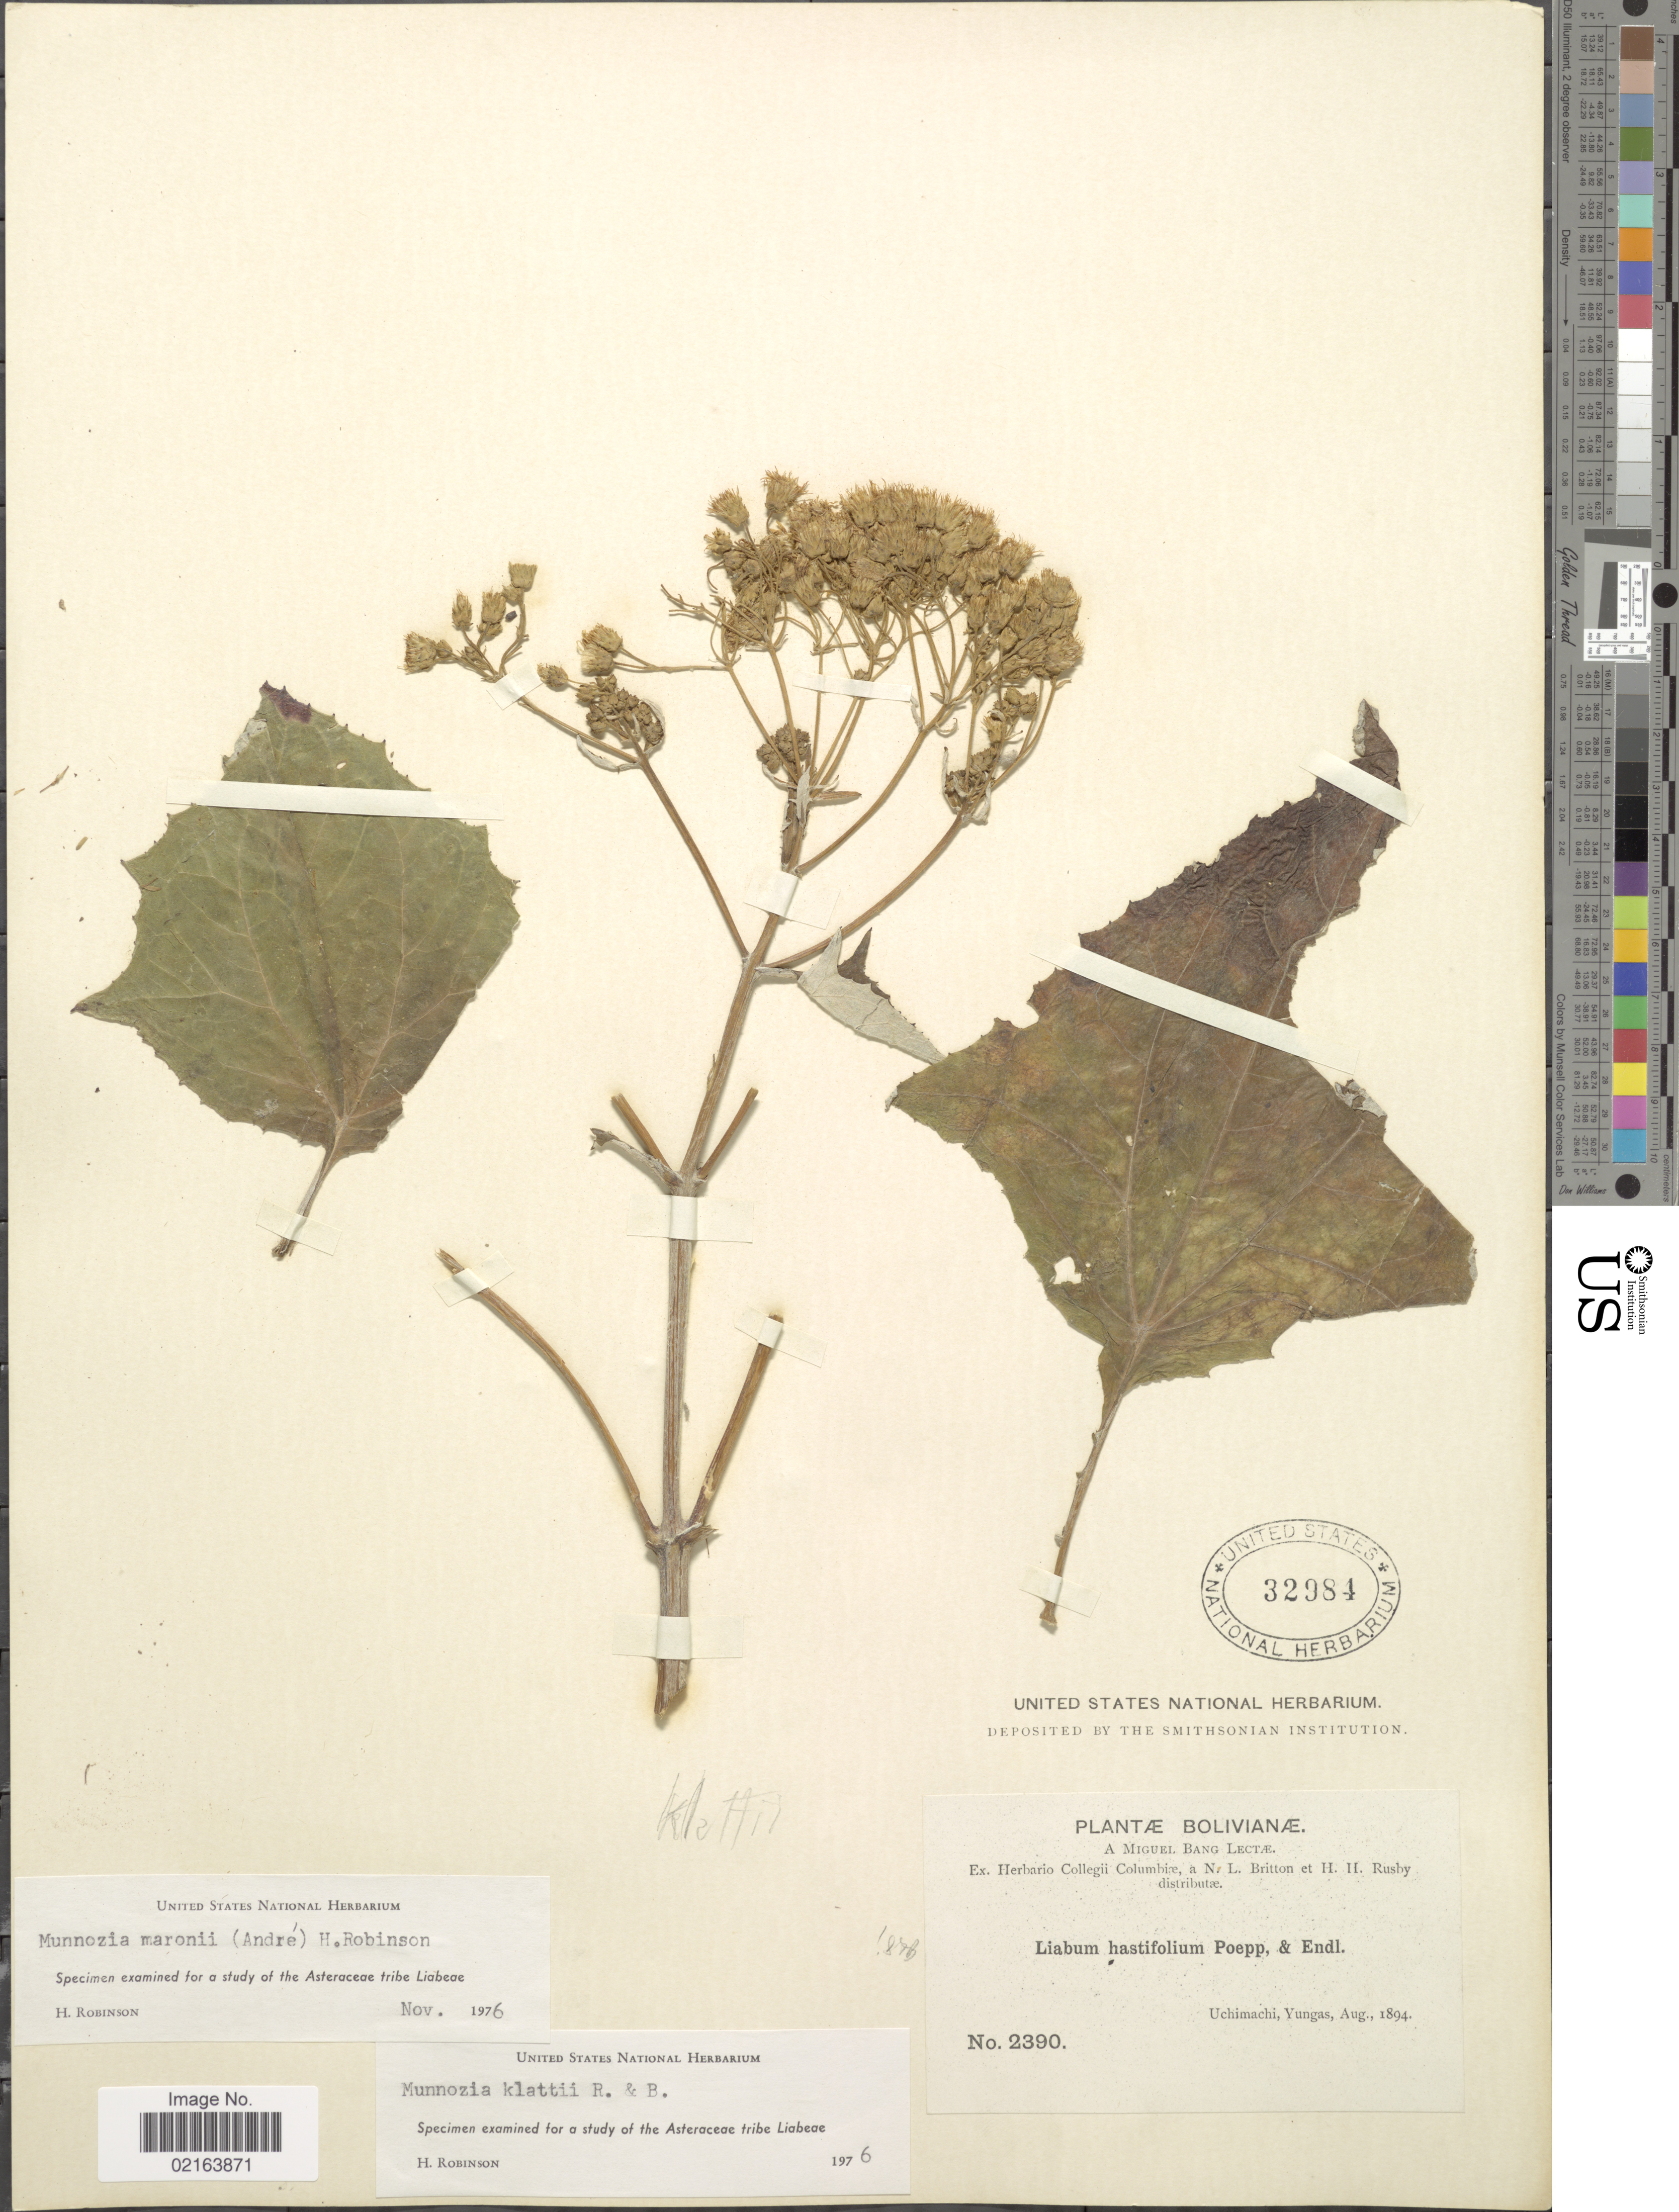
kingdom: Plantae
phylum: Tracheophyta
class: Magnoliopsida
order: Asterales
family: Asteraceae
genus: Munnozia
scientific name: Munnozia maronii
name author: (André) H. Rob.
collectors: M. Bang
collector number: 2390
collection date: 1894-08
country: Bolivia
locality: Uchimachi, Yungas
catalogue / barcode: US 32984